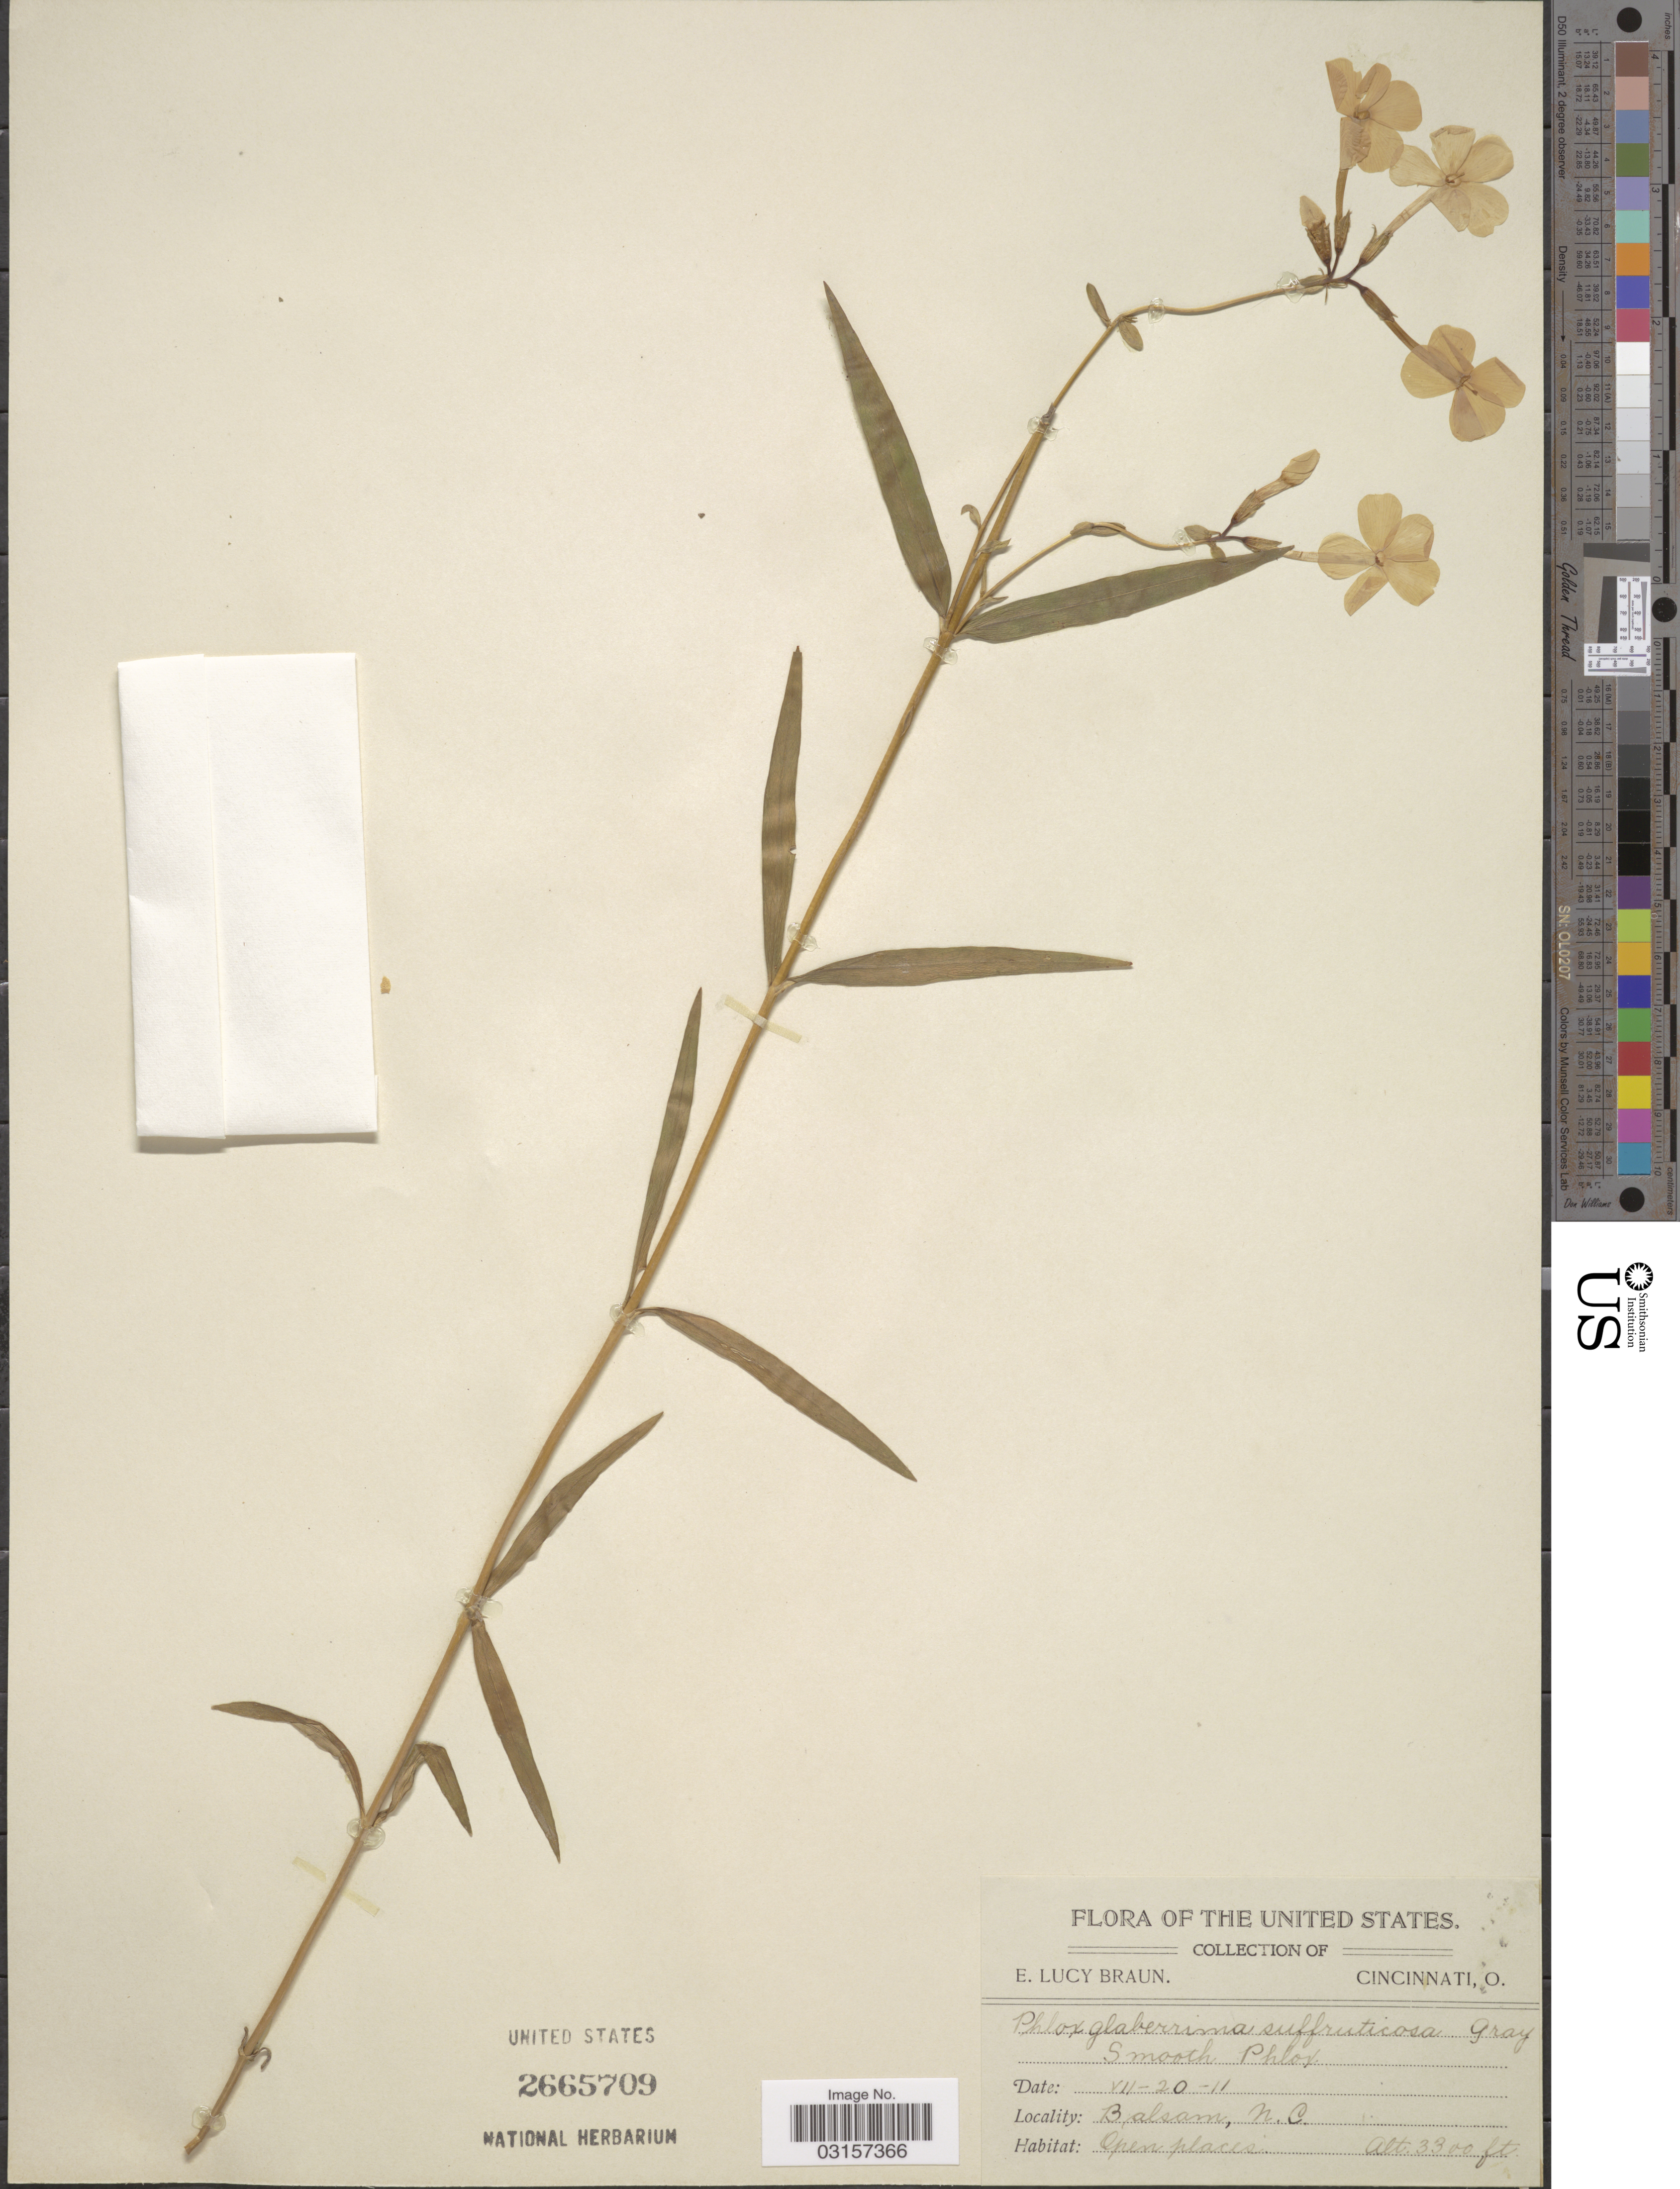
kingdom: Plantae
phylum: Tracheophyta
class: Magnoliopsida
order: Ericales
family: Polemoniaceae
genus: Phlox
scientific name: Phlox glaberrima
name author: L.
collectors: E. L. Braun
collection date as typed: Transcribed d/m/y: 20/7/11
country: United States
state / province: North Carolina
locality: Balsam.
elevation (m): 1006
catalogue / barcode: US 2665709